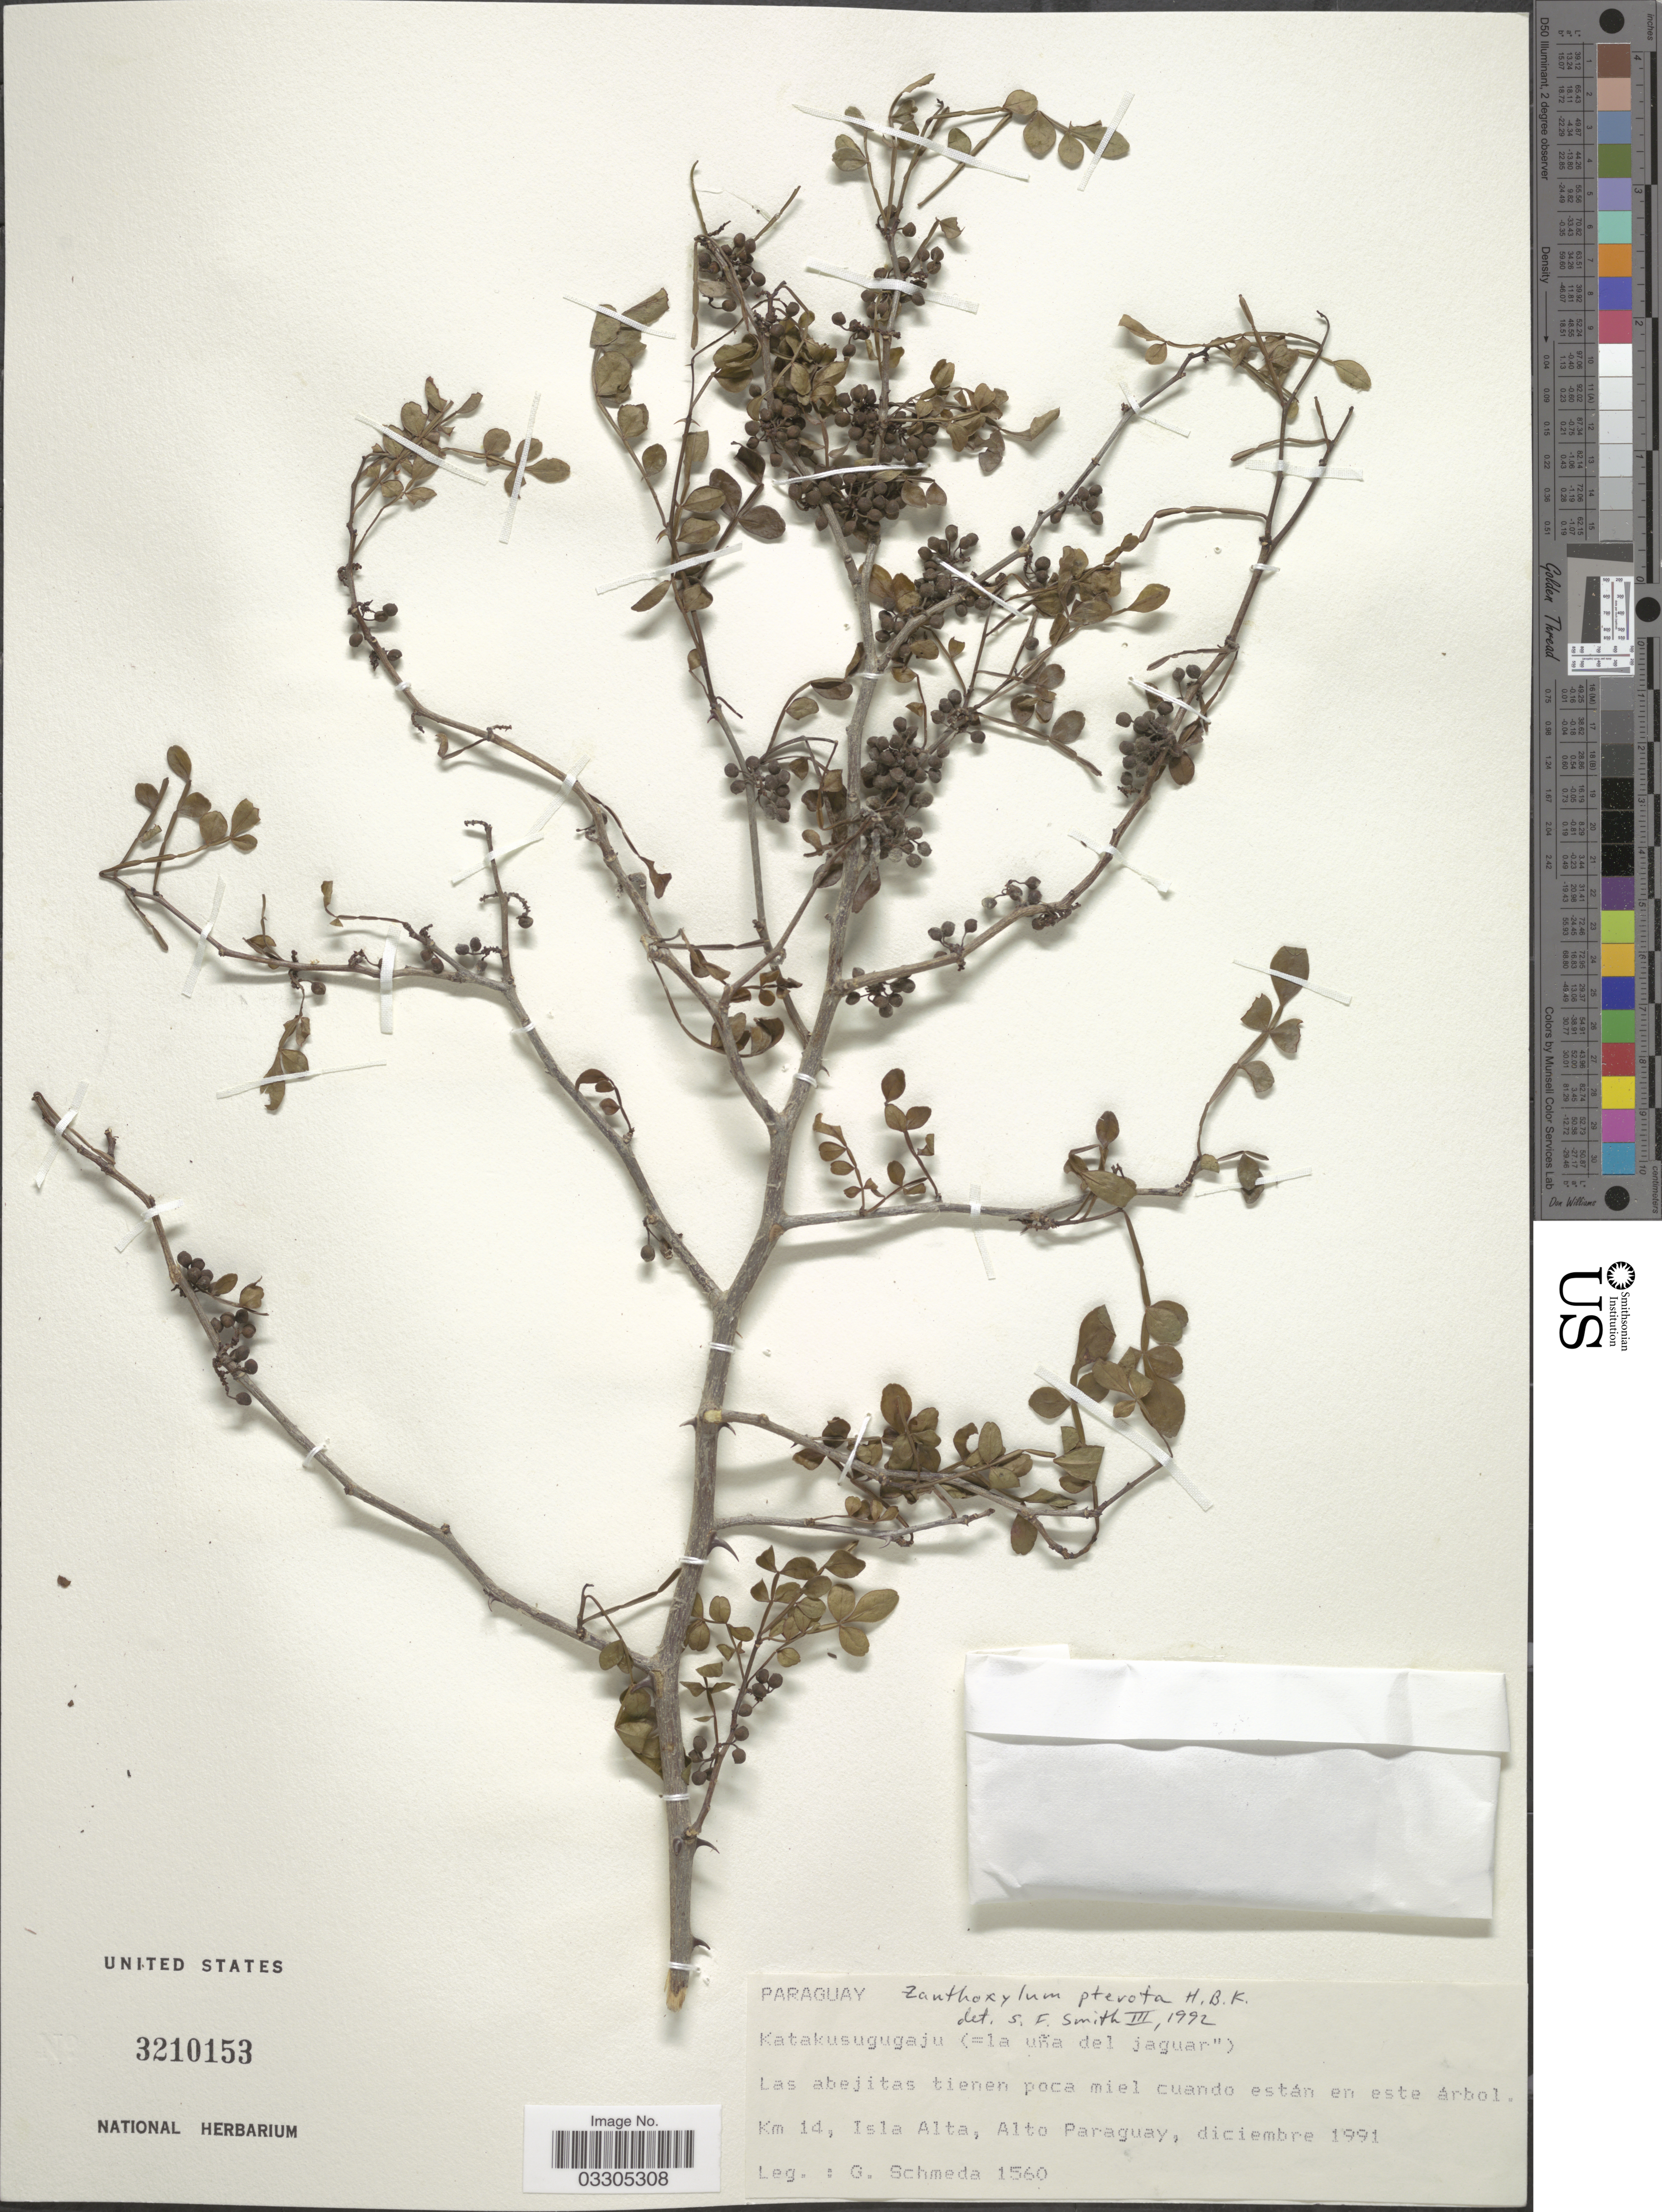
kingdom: Plantae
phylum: Tracheophyta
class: Magnoliopsida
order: Sapindales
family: Rutaceae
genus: Zanthoxylum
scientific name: Zanthoxylum fagara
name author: (L.) Sarg.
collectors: G. Schmeda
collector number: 1560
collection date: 1991-12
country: Paraguay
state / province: Alto Paraguay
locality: Km 14, Isla Alta.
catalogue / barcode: US 3210153